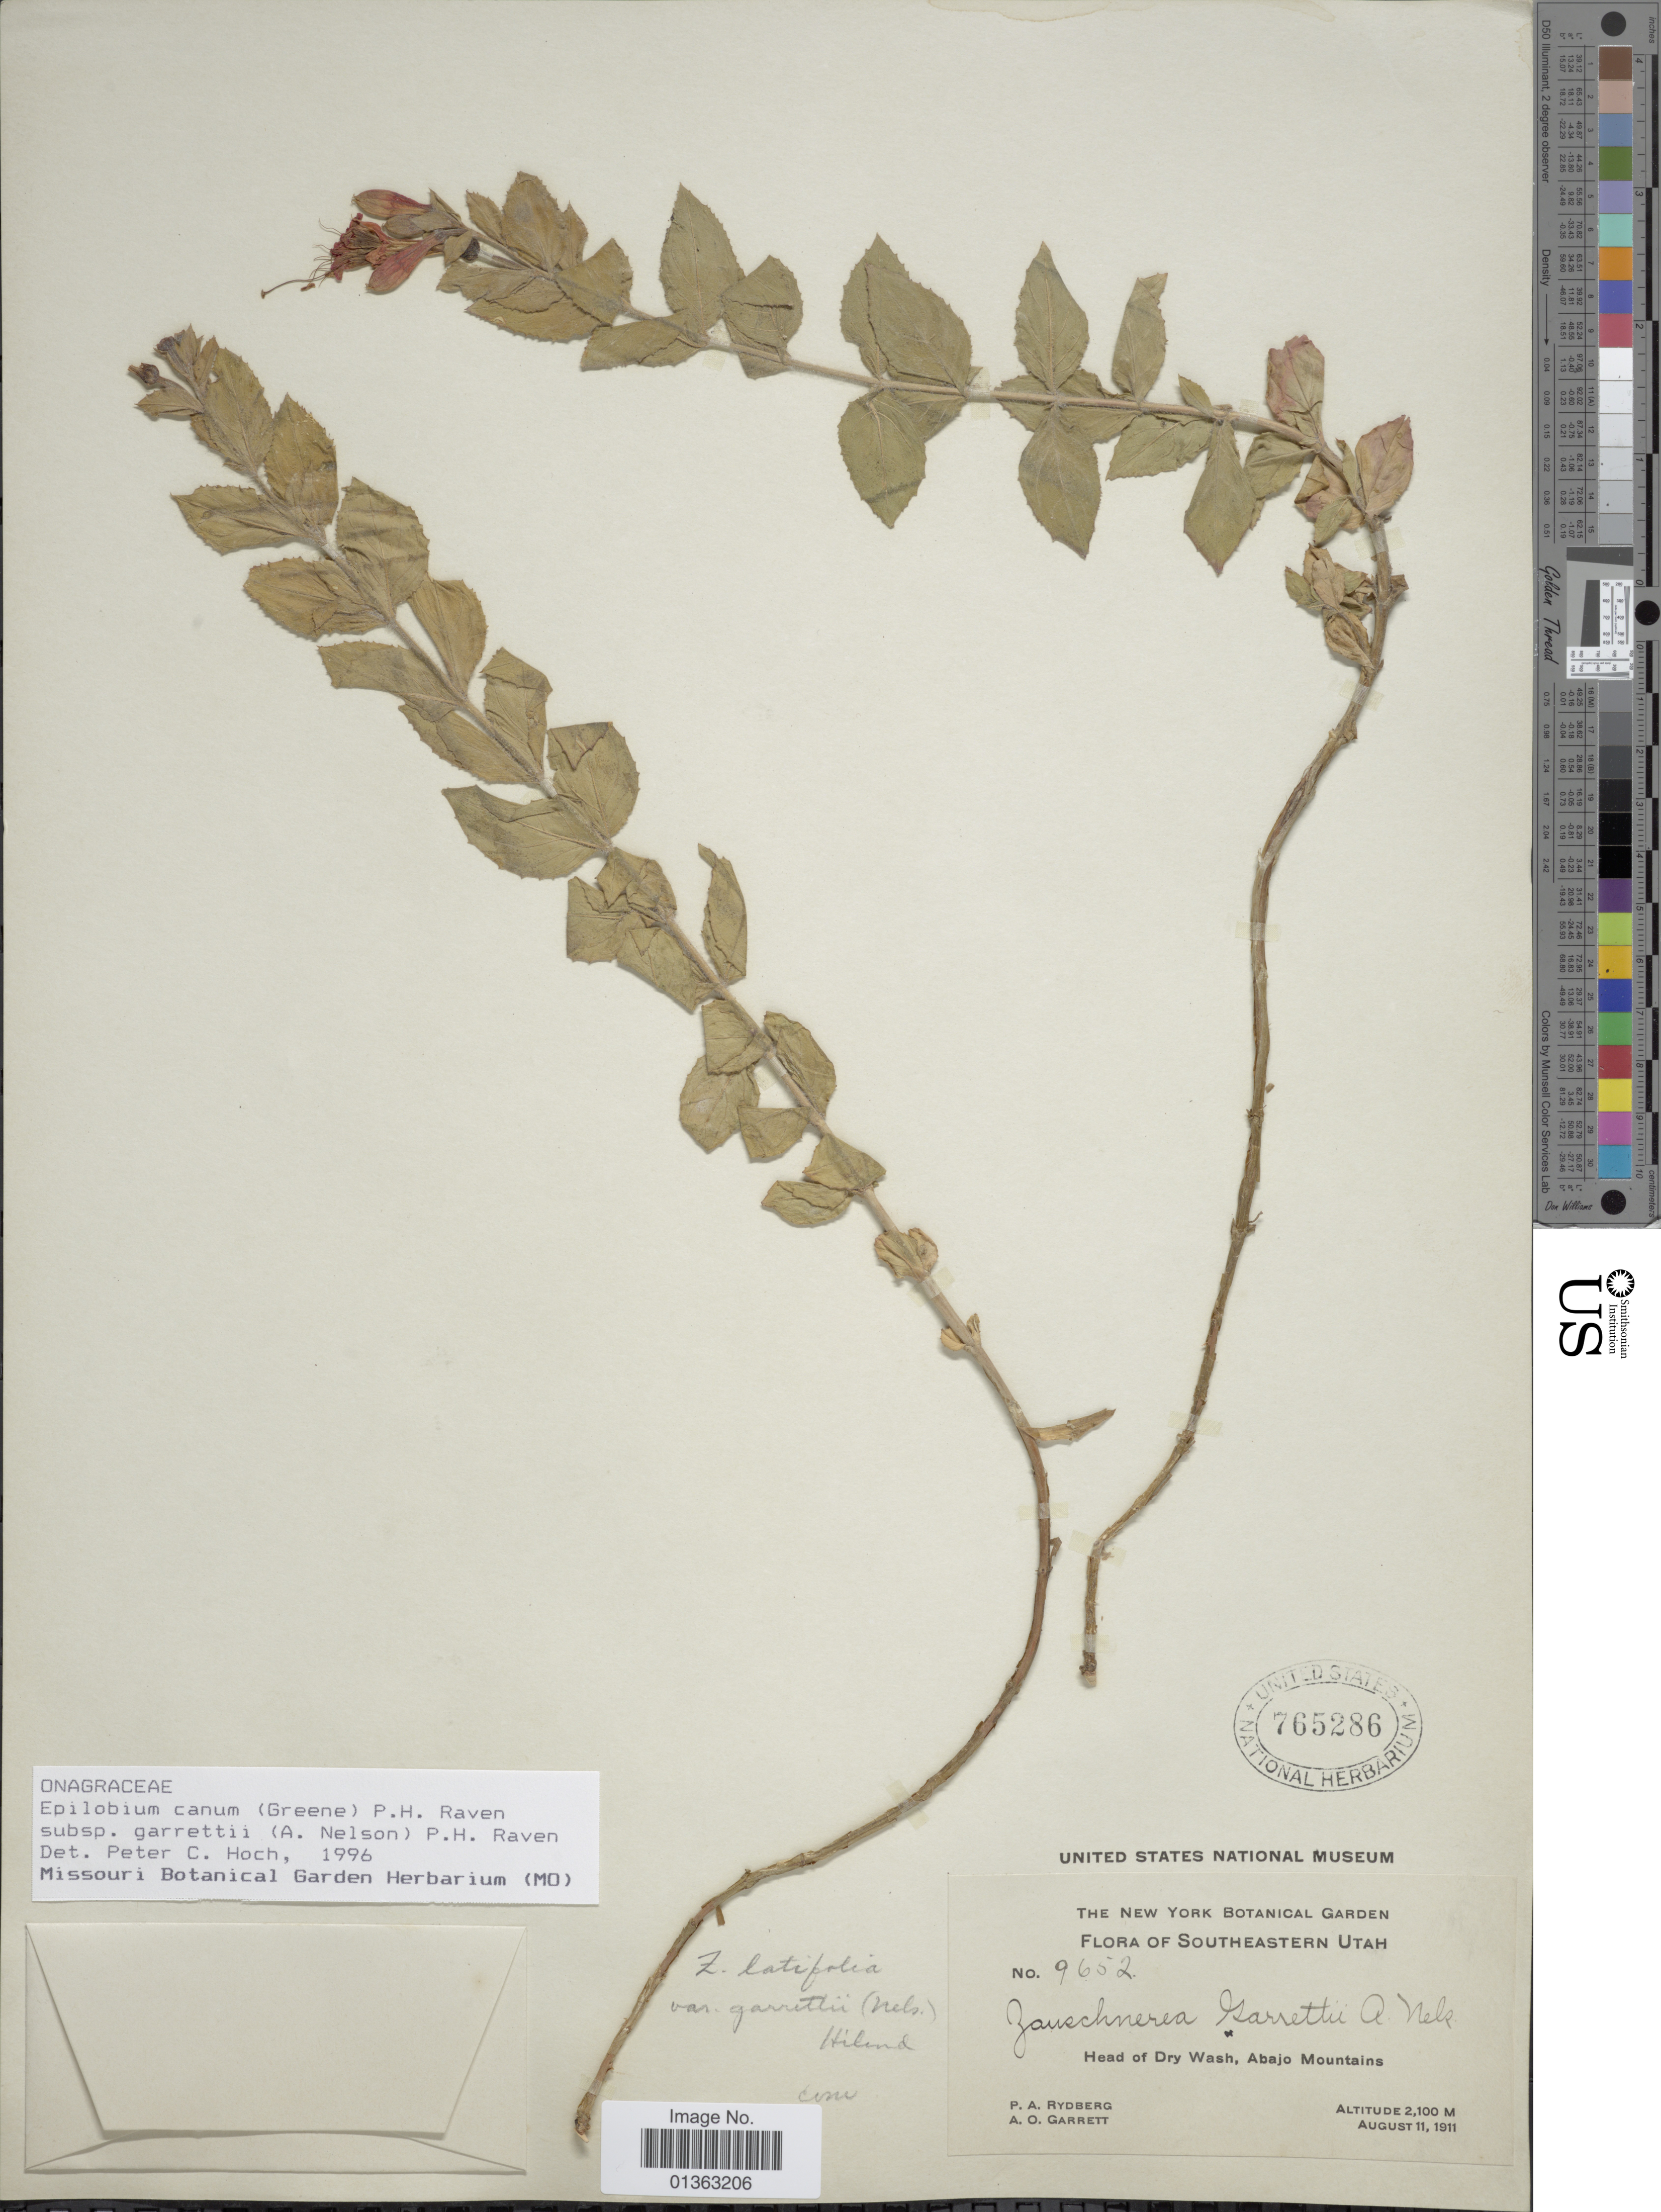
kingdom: Plantae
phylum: Tracheophyta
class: Magnoliopsida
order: Myrtales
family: Onagraceae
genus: Epilobium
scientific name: Epilobium canum subsp. garrettii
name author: (A. Nelson) P.H. Raven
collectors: P. A. Rydberg & A. O. Garrett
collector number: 9652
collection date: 1911-08-11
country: United States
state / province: Utah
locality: Southeastern Utah. Head of Dry Wash, Abajo Mountains.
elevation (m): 2100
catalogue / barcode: US 765286